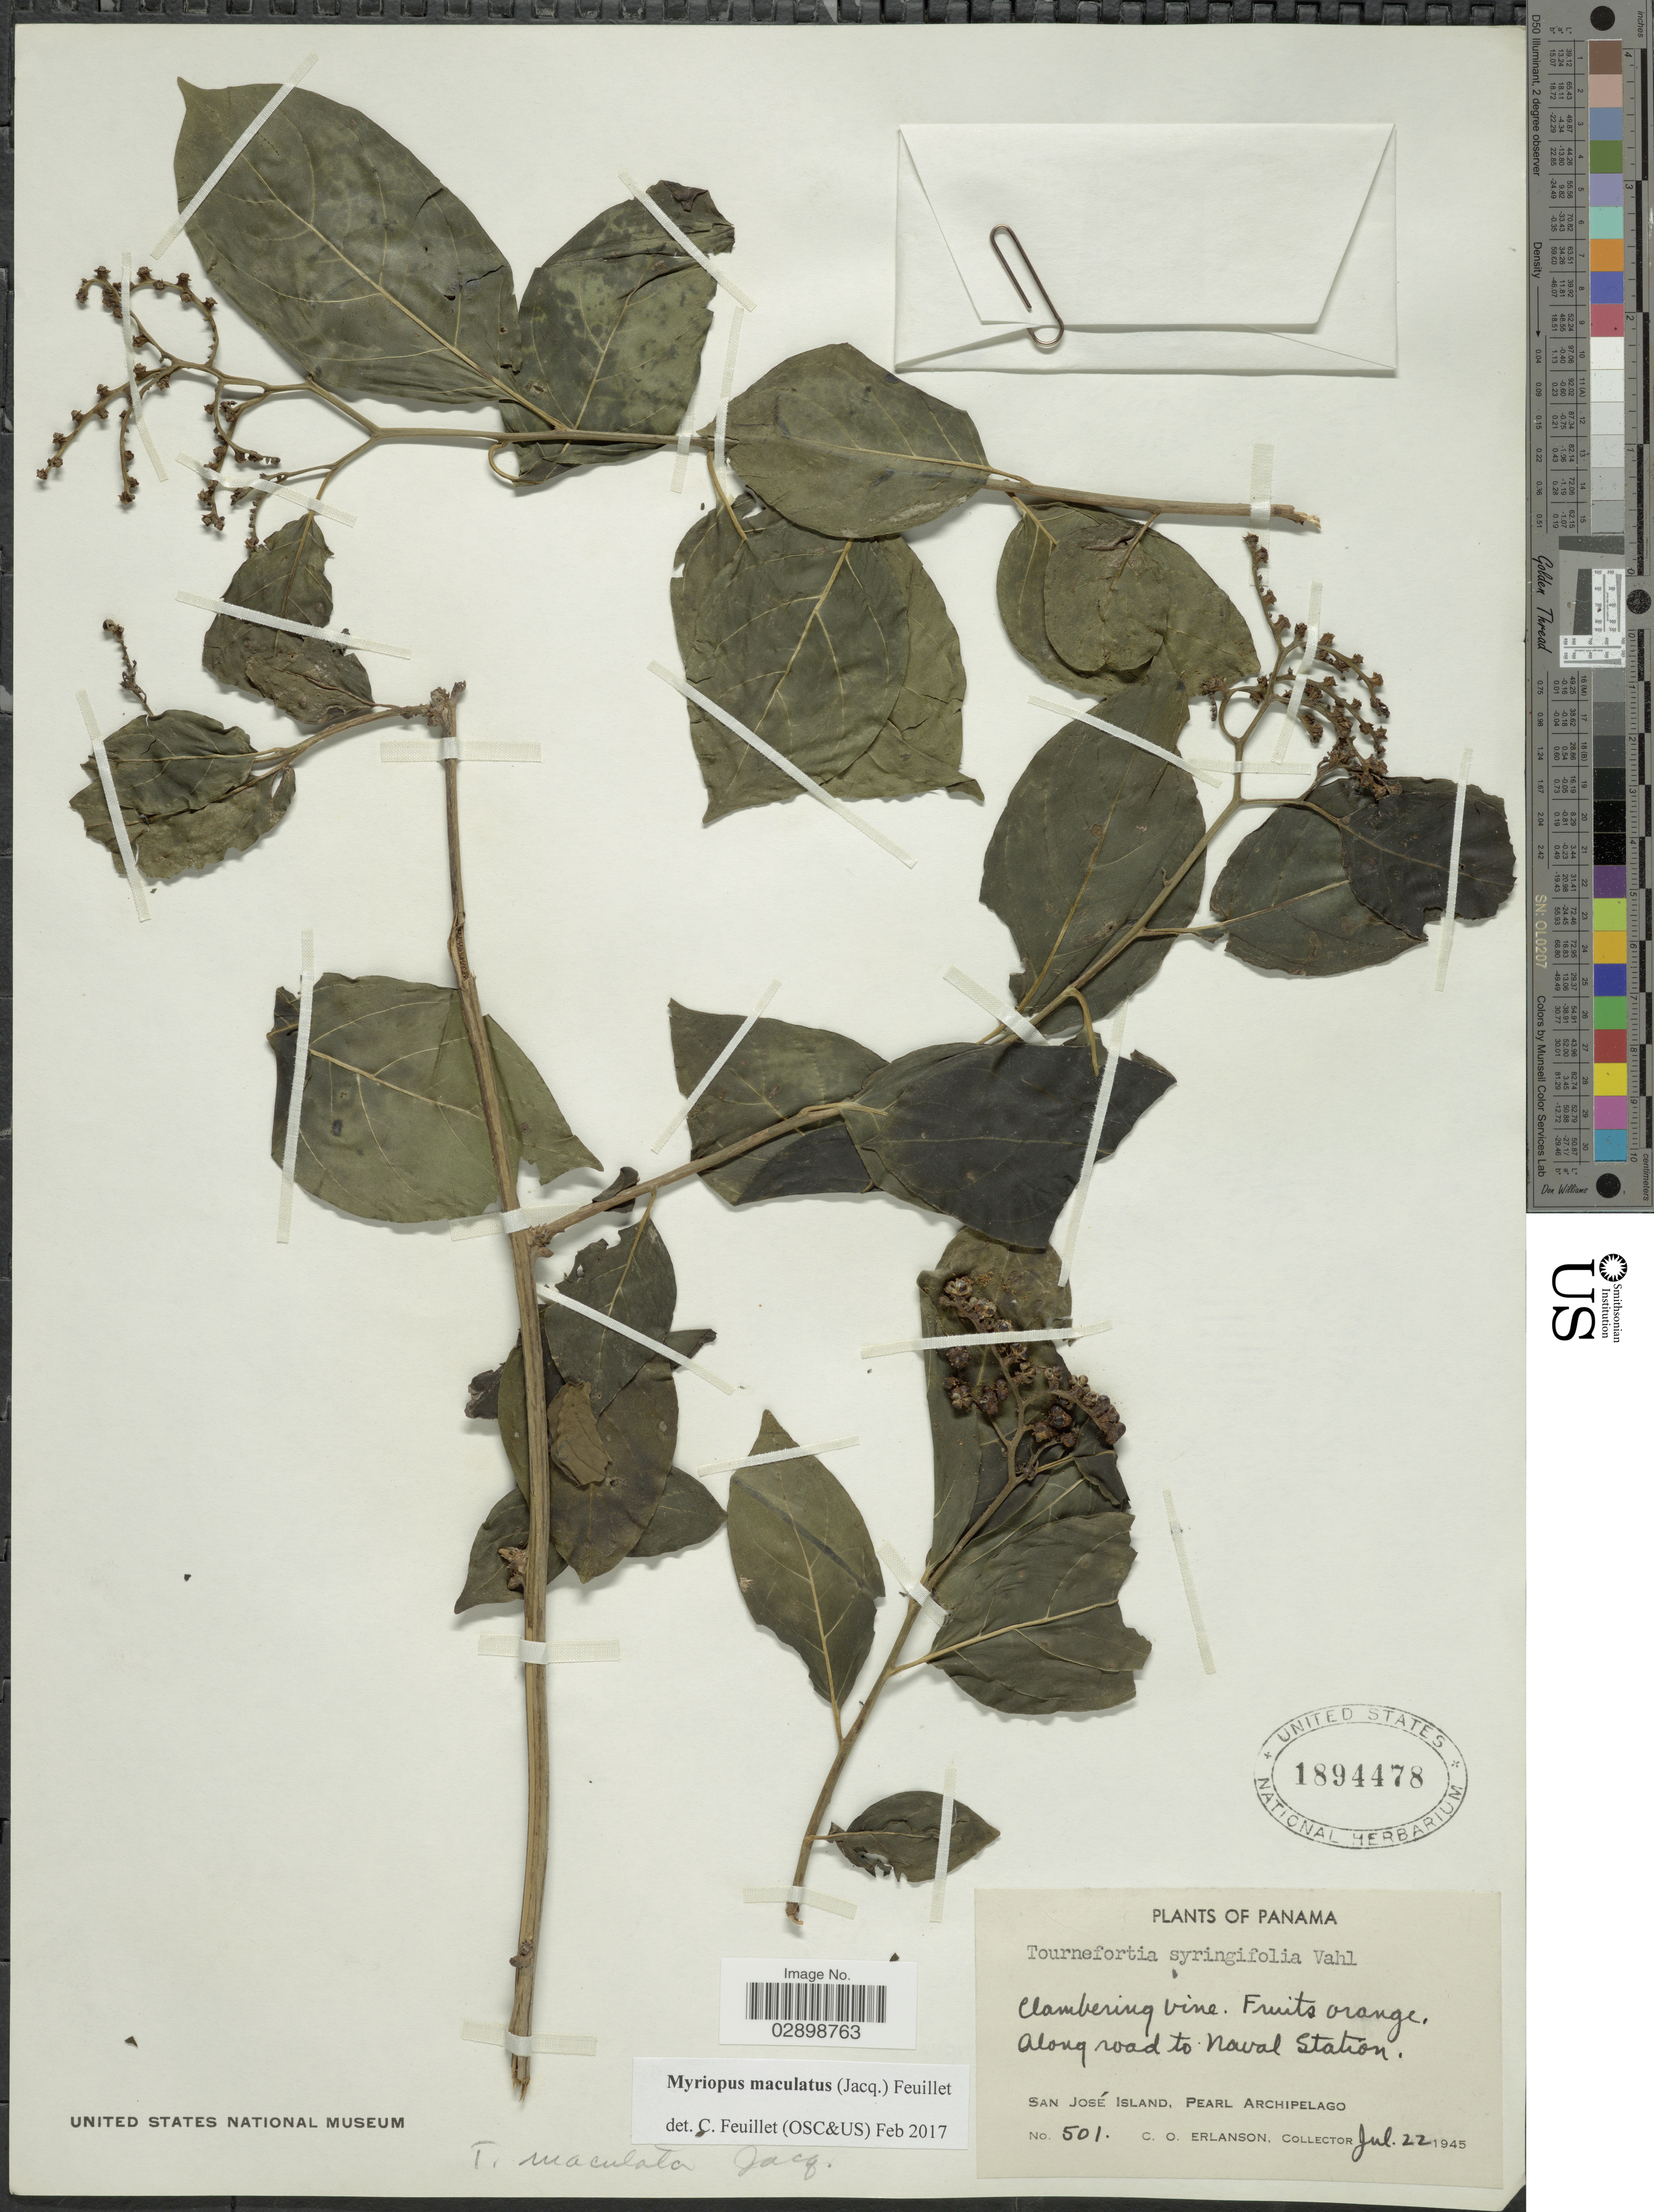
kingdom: Plantae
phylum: Tracheophyta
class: Magnoliopsida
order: Boraginales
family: Heliotropiaceae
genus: Myriopus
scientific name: Myriopus maculatus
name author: (Jacq.) Feuillet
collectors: C. O. Erlanson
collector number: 501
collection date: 1945-07-22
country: Panama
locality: Along road to Naval Station. San José Island, Pearl Archipelago.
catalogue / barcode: US 1894478